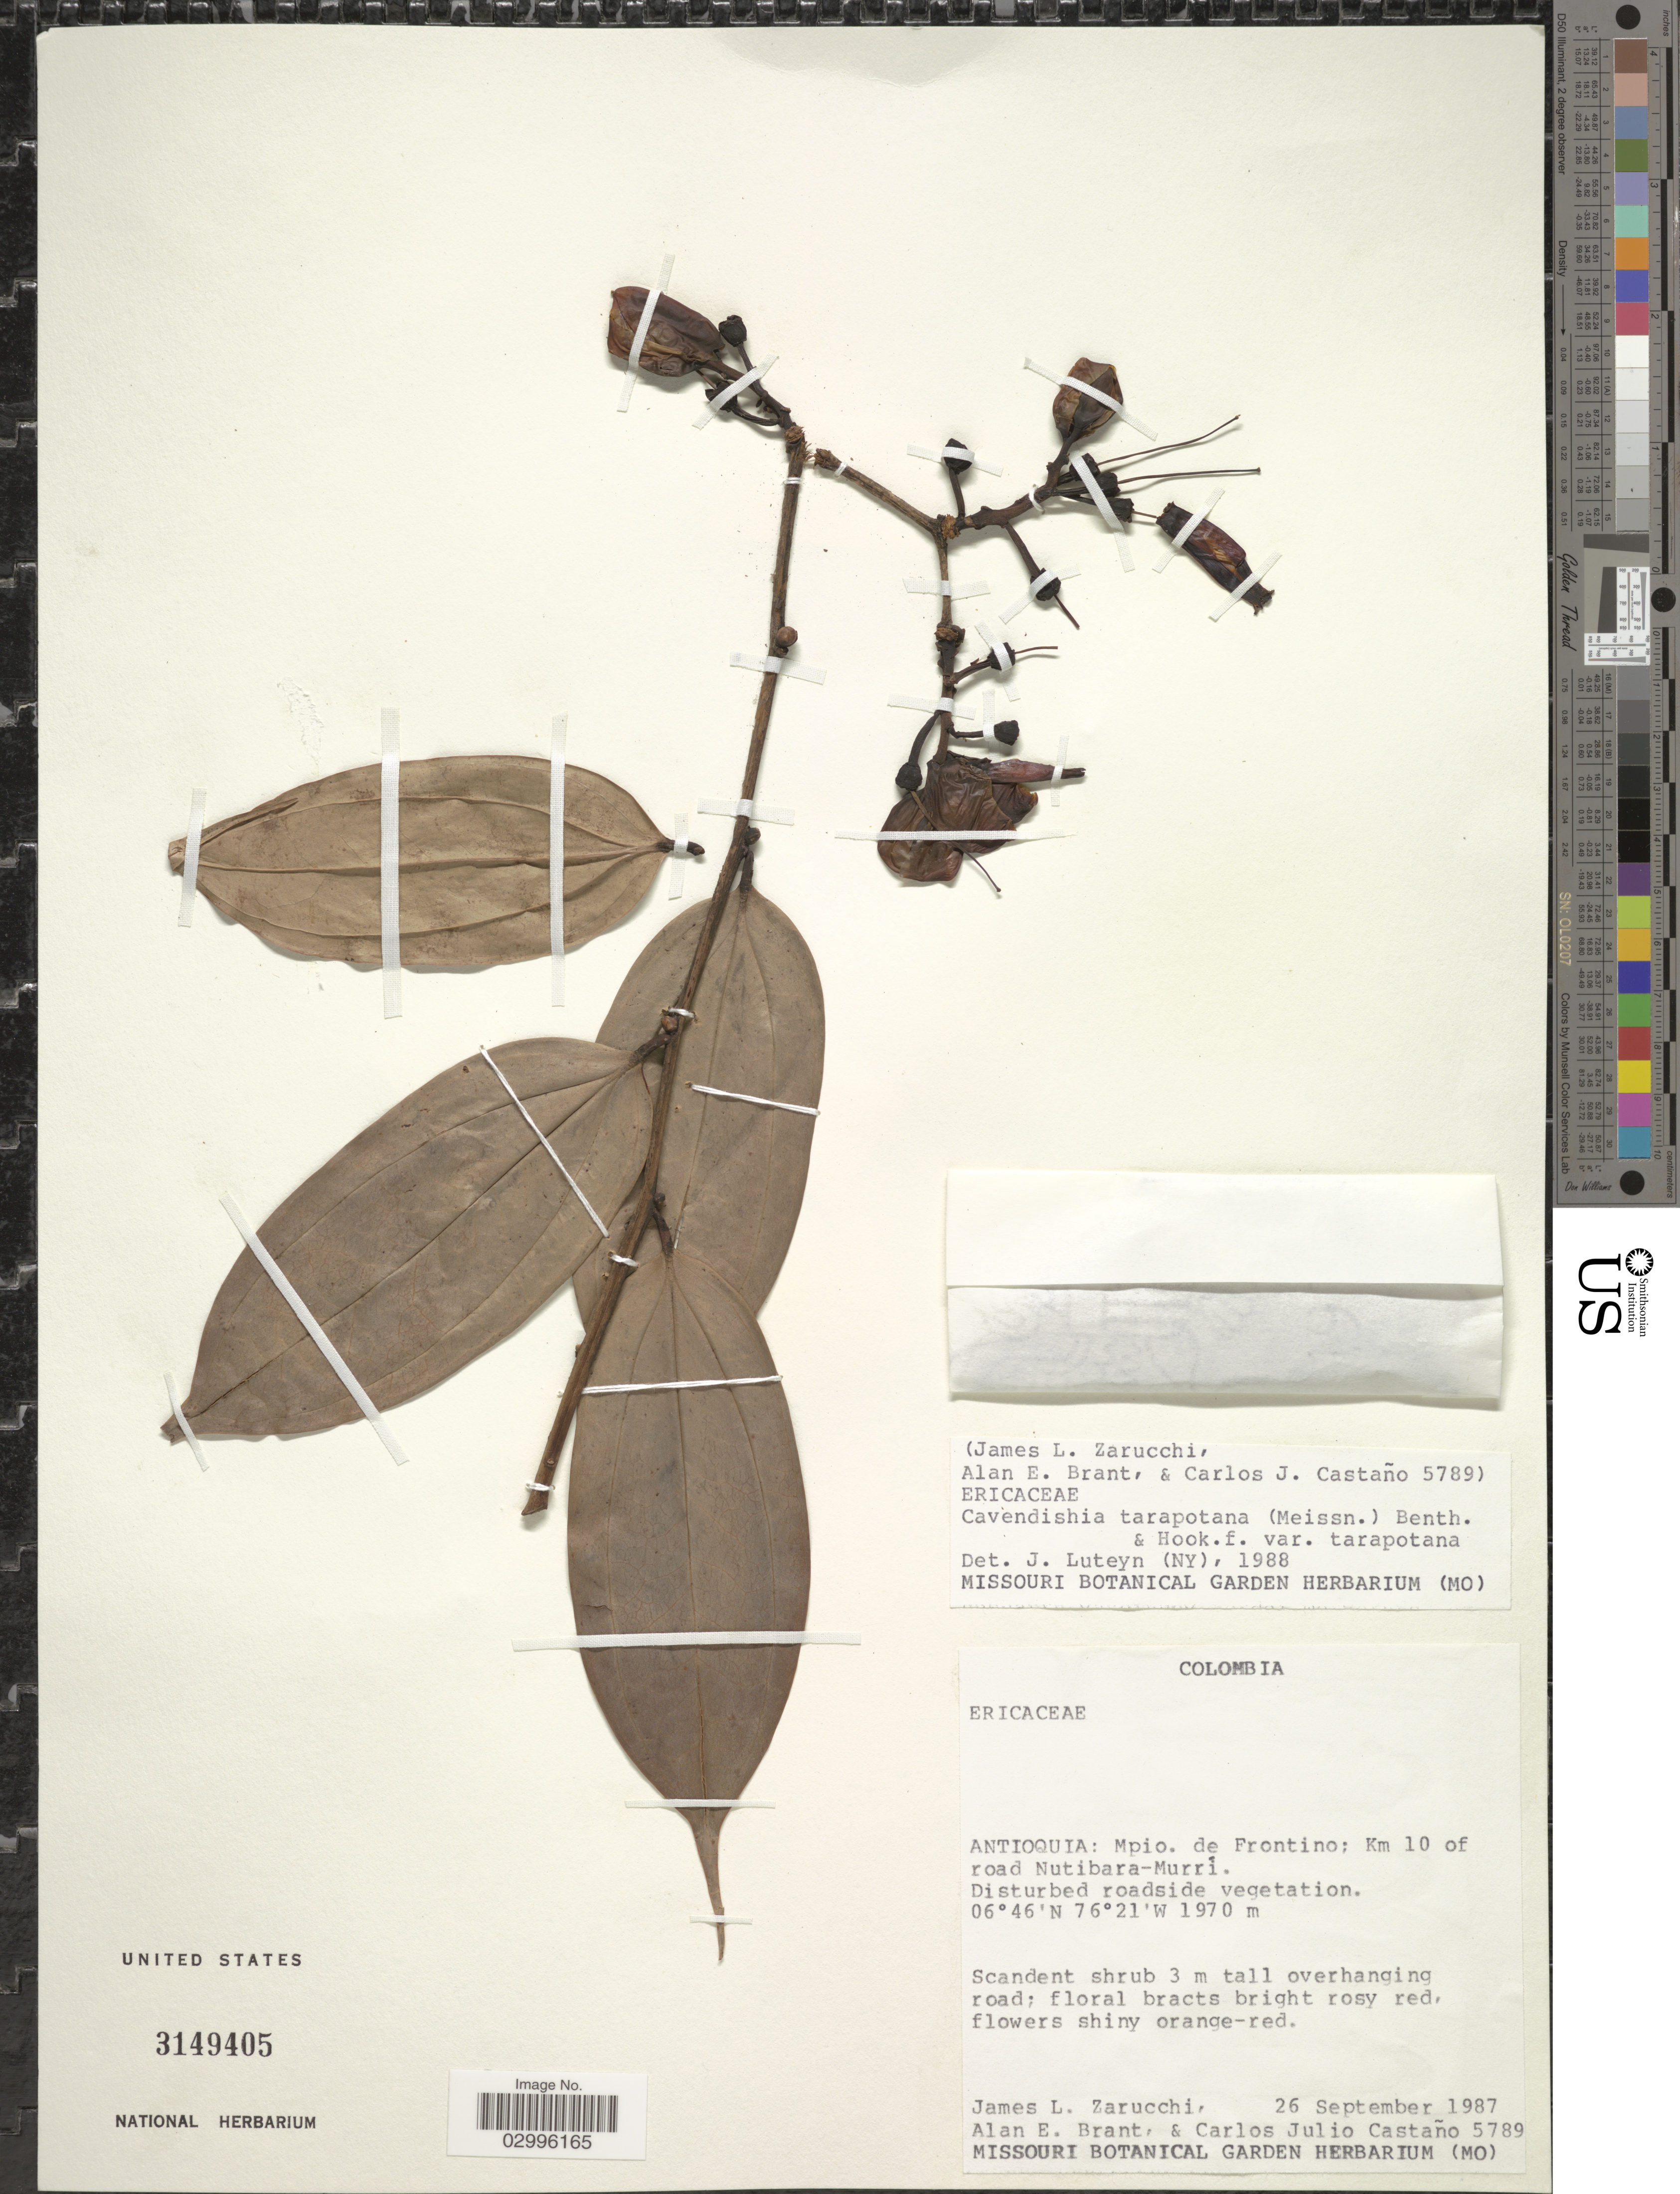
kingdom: Plantae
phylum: Tracheophyta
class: Magnoliopsida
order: Ericales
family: Ericaceae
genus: Cavendishia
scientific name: Cavendishia tarapotana var. tarapotana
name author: (Meisn.) Benth. & Hook.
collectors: J. L. Zarucchi, A. Brant & C. Castaño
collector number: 5789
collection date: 1987-09-26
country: Colombia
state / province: Antioquia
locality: Mpio. de Frontino; Km 10 of road Nutibara-Murrí. Disturbed roadside vegetation.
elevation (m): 1970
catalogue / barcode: US 3149405